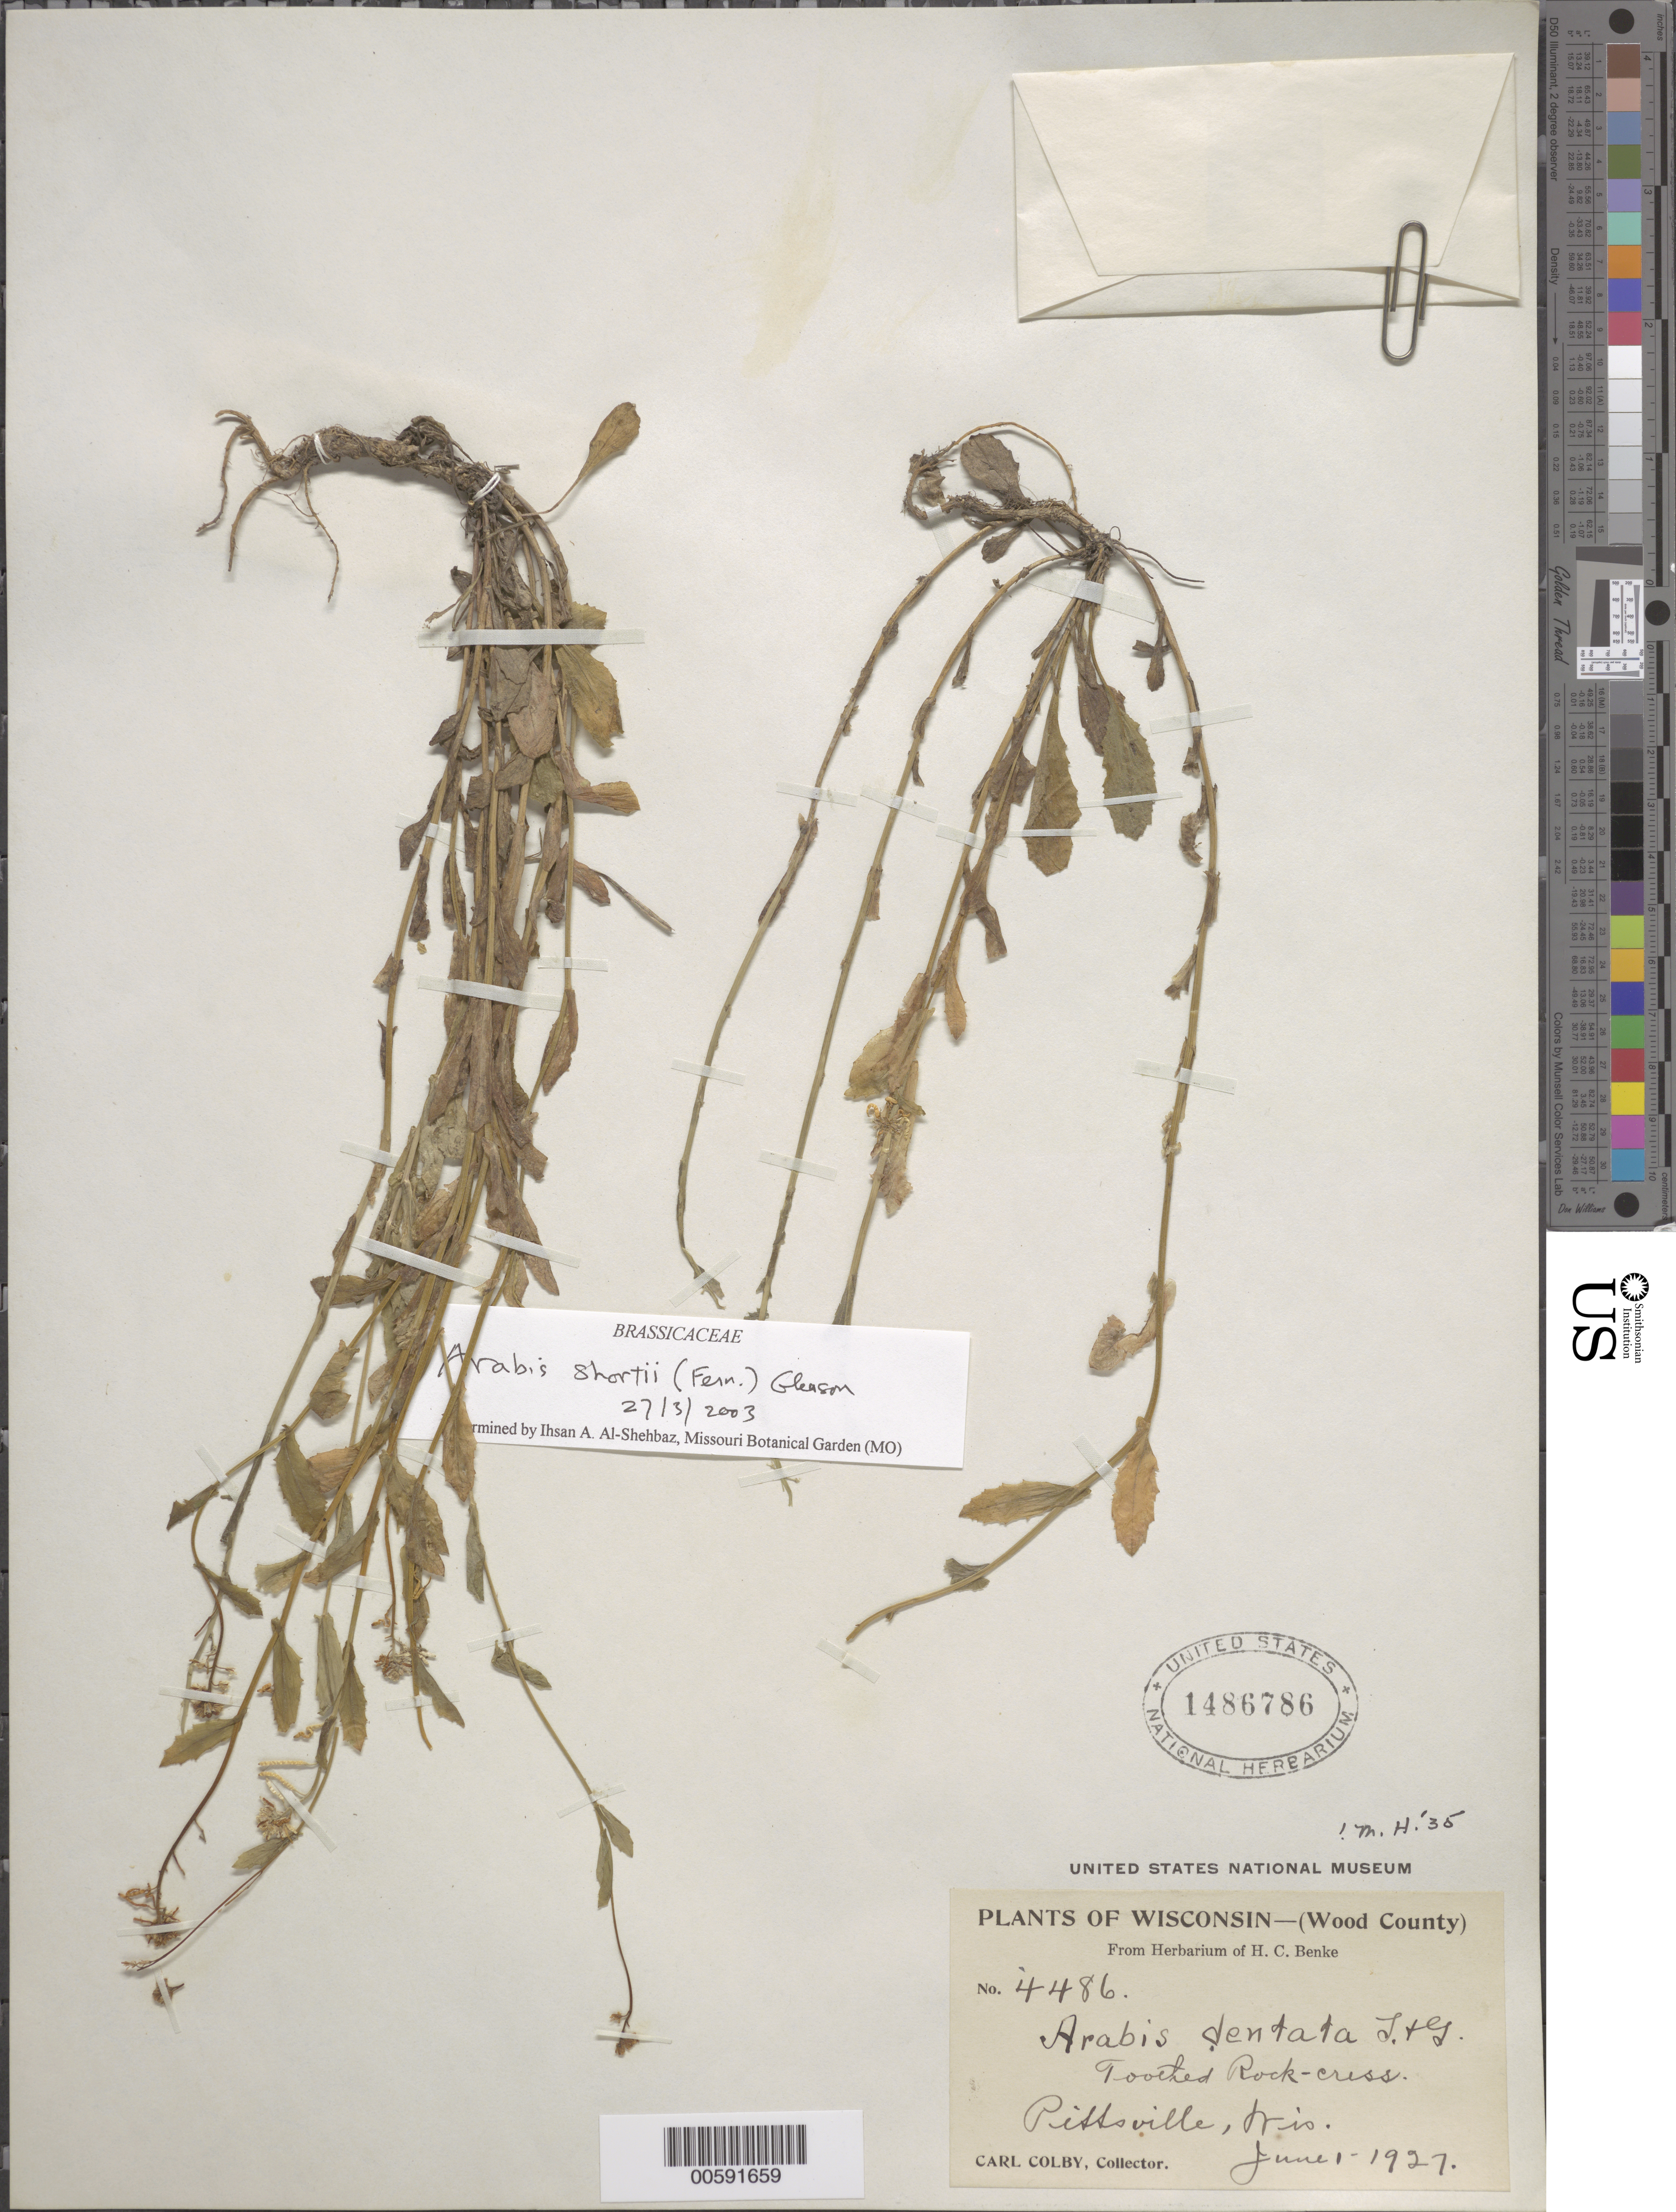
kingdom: Plantae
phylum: Tracheophyta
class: Magnoliopsida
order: Brassicales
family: Brassicaceae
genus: Arabis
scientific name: Arabis perstellata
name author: E.L. Braun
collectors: C. Colby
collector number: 4486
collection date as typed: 01 Jun 1927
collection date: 1927-06-01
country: United States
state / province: Wisconsin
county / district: Wood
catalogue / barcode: US 1486786